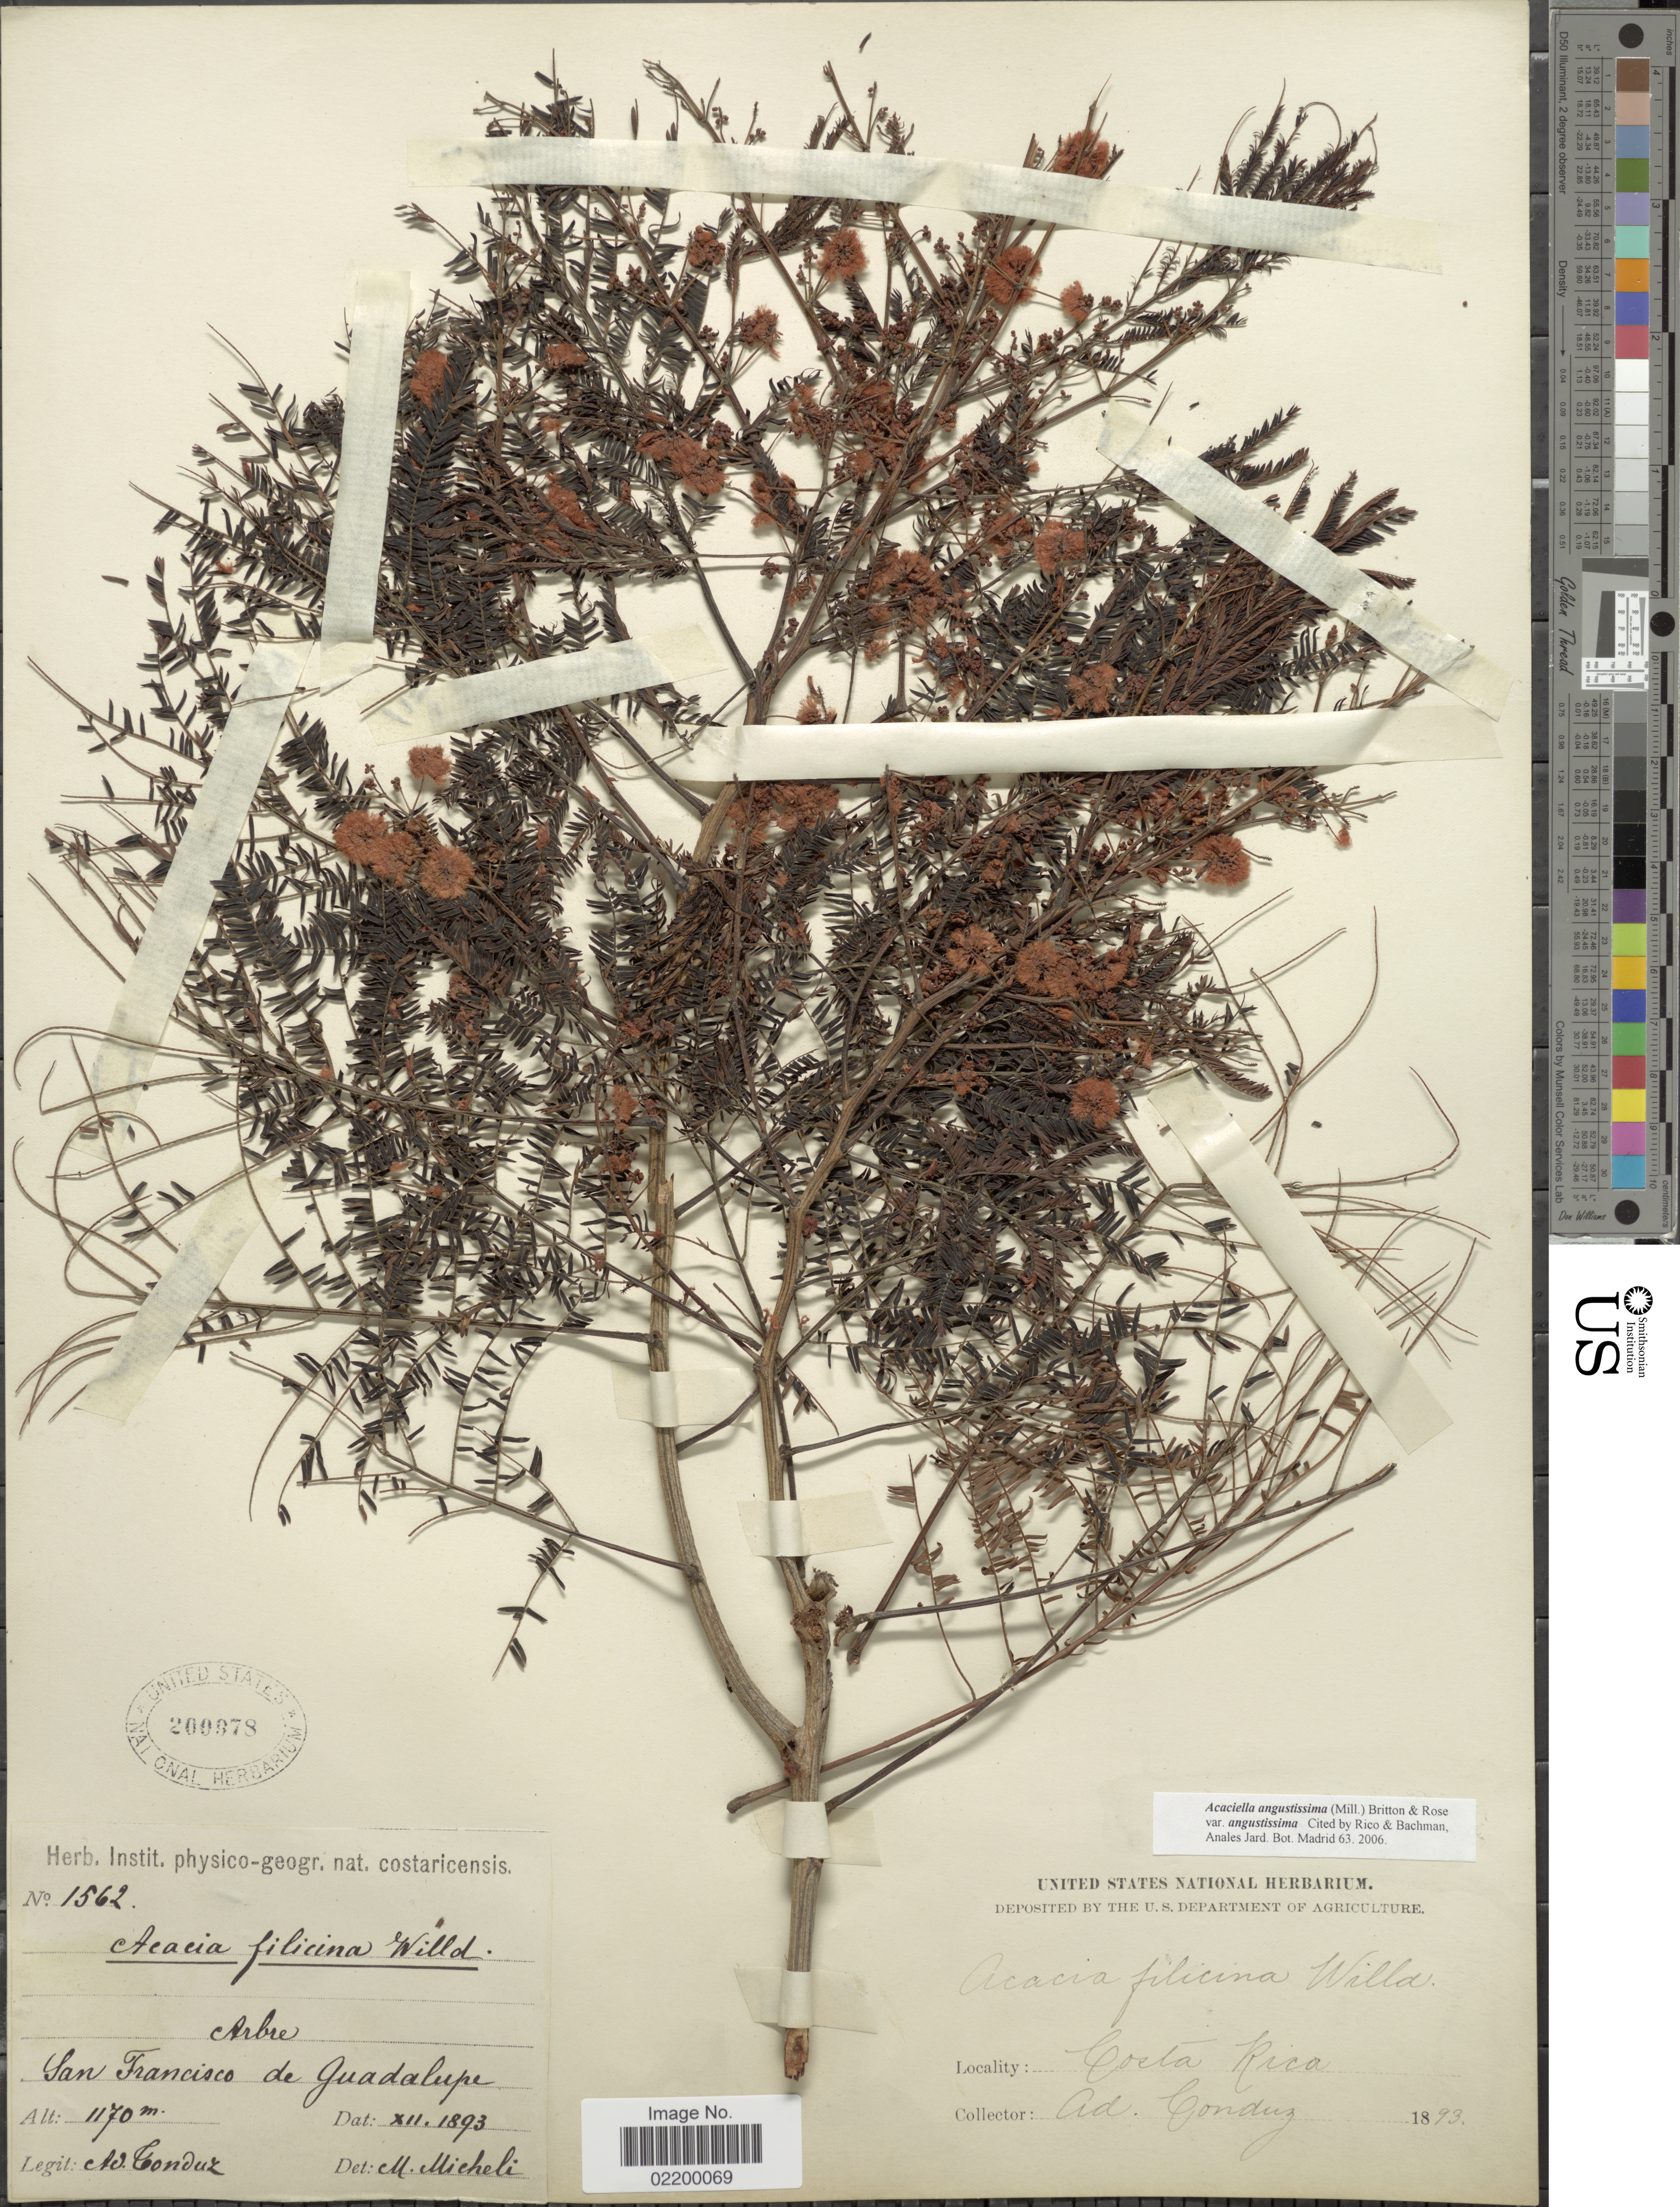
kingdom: Plantae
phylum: Tracheophyta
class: Magnoliopsida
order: Fabales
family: Fabaceae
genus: Acaciella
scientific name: Acaciella angustissima var. angustissima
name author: (Mill.) Britton & Rose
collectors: A. Tonduz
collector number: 1562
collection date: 1893-12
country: Costa Rica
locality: San Francisco de Guadalupe. Costa Rica.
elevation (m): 1170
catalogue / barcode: US 200978